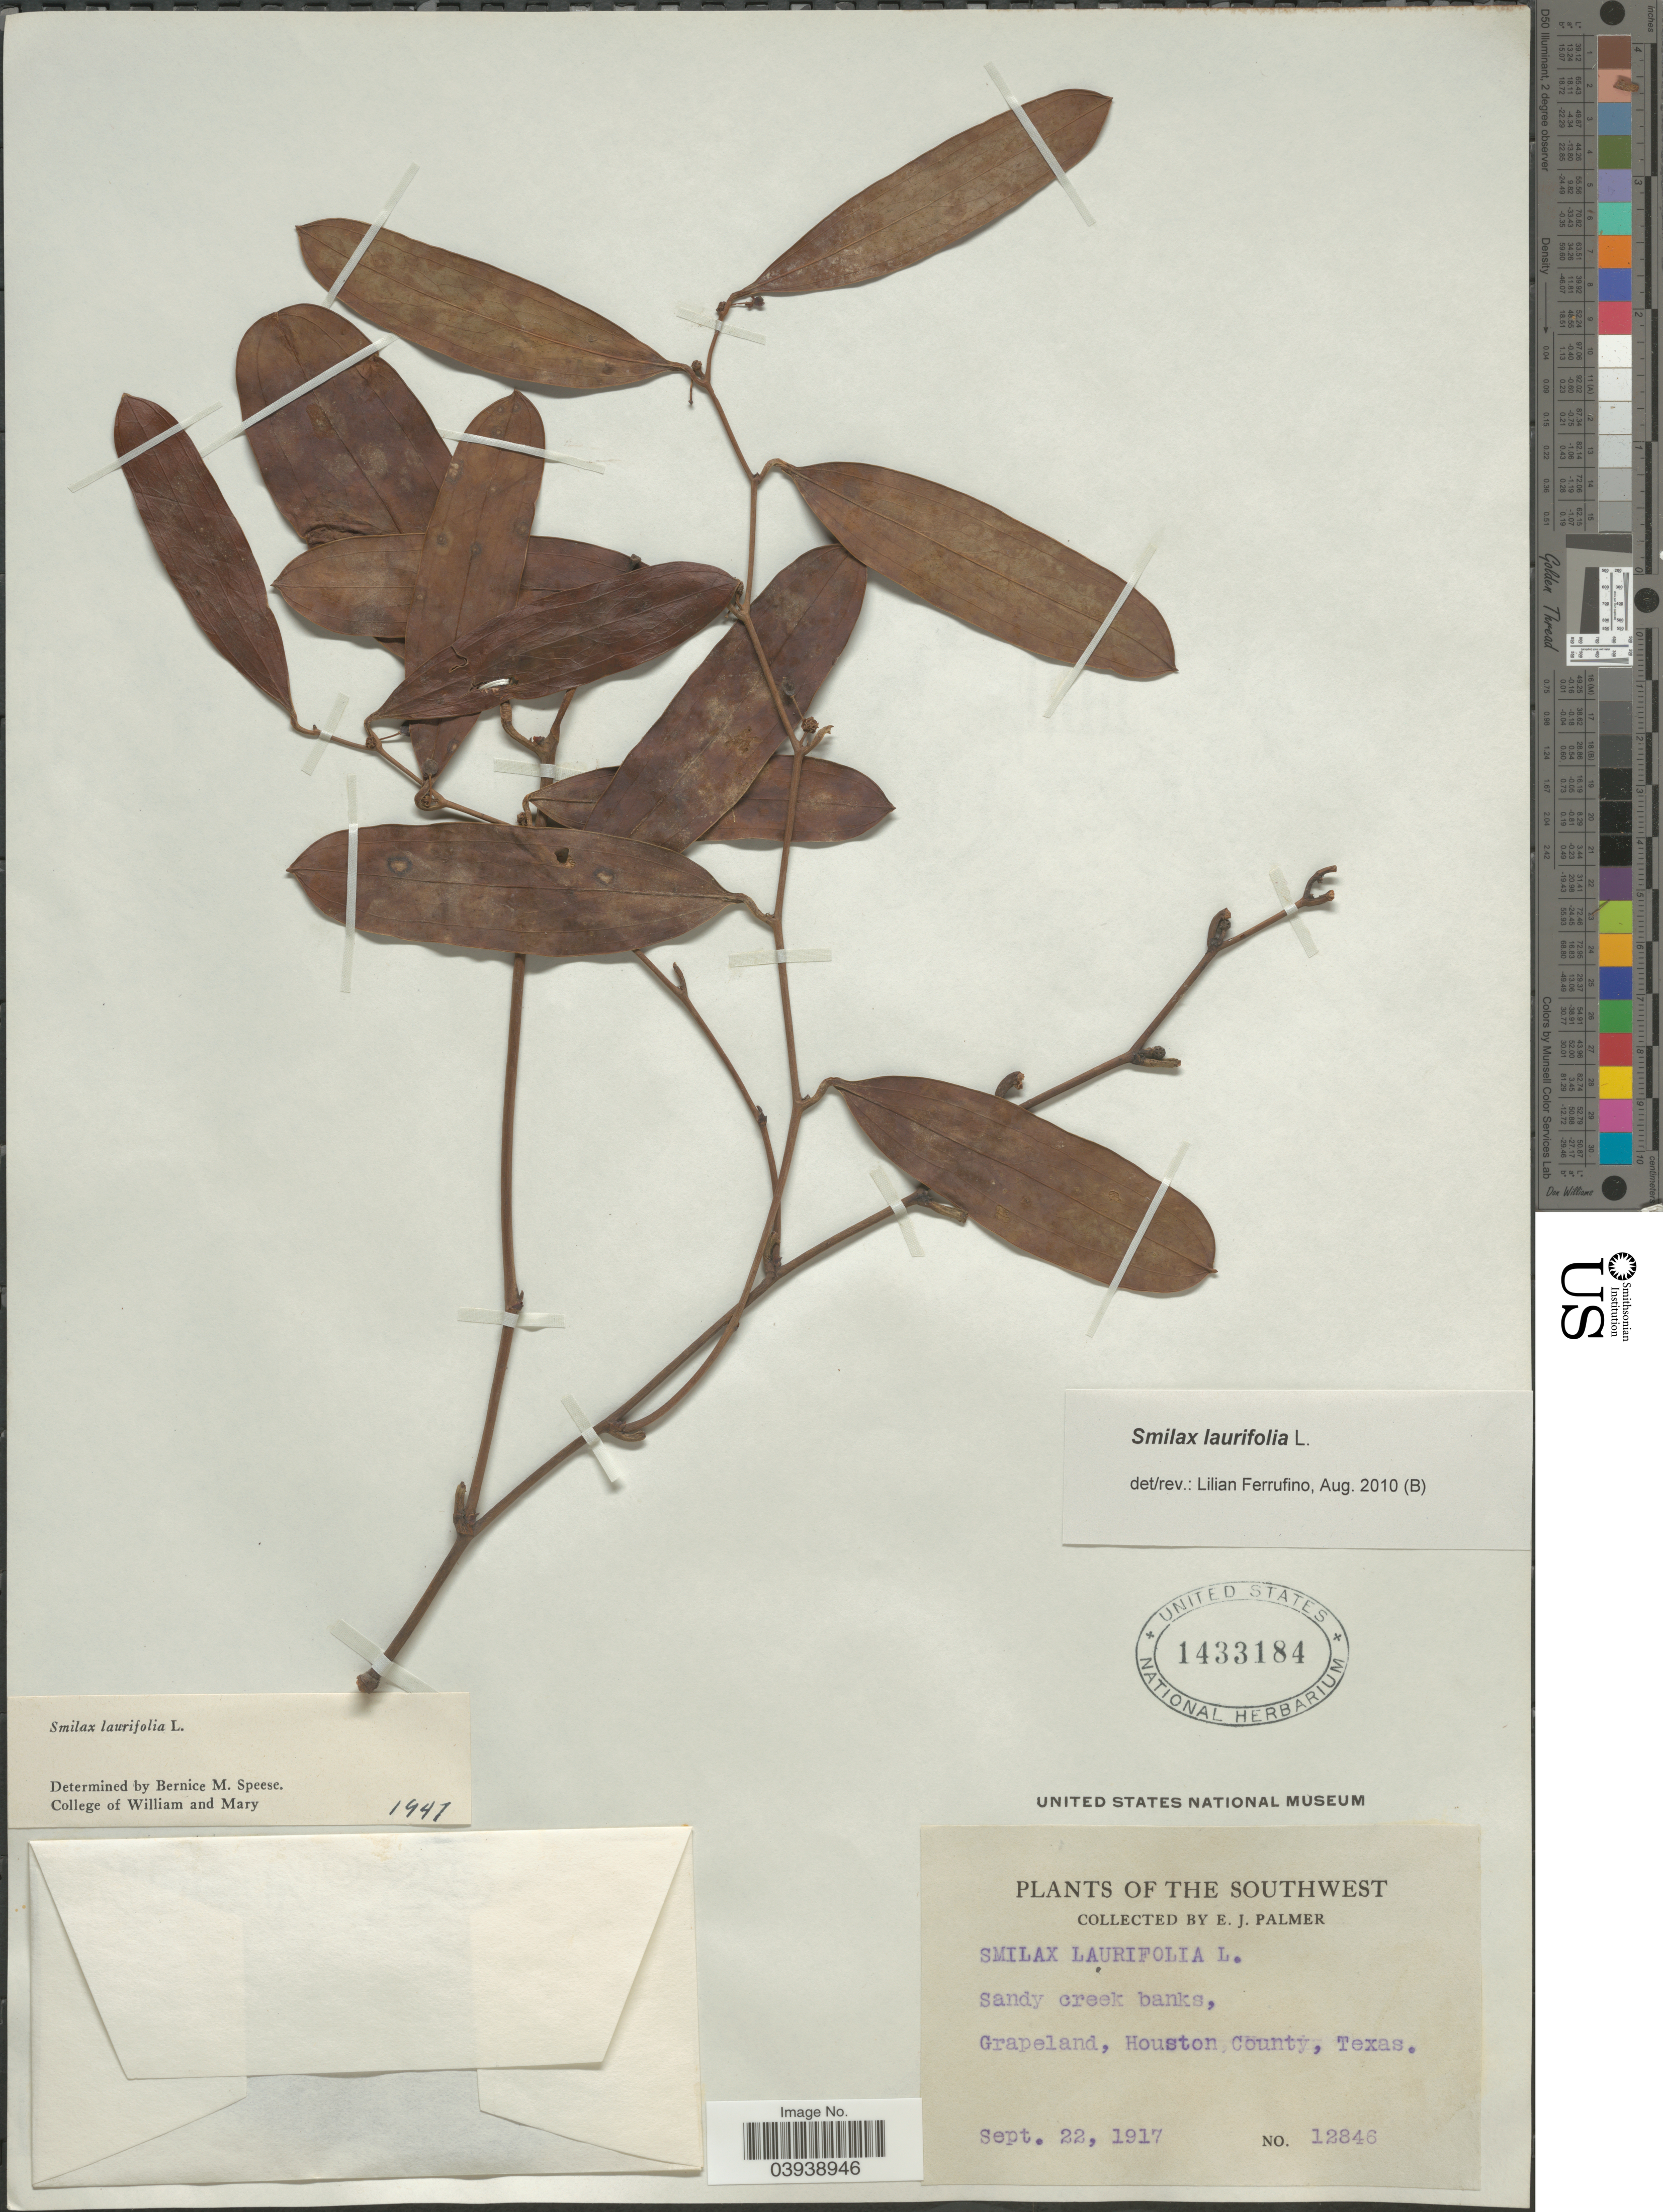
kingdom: Plantae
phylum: Tracheophyta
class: Liliopsida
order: Liliales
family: Smilacaceae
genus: Smilax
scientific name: Smilax laurifolia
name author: L.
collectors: E. J. Palmer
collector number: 12846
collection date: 1917-09-22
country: United States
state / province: Texas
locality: The Southwest. Sandy creek banks, Grapeland, Houston County.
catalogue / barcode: US 1433184